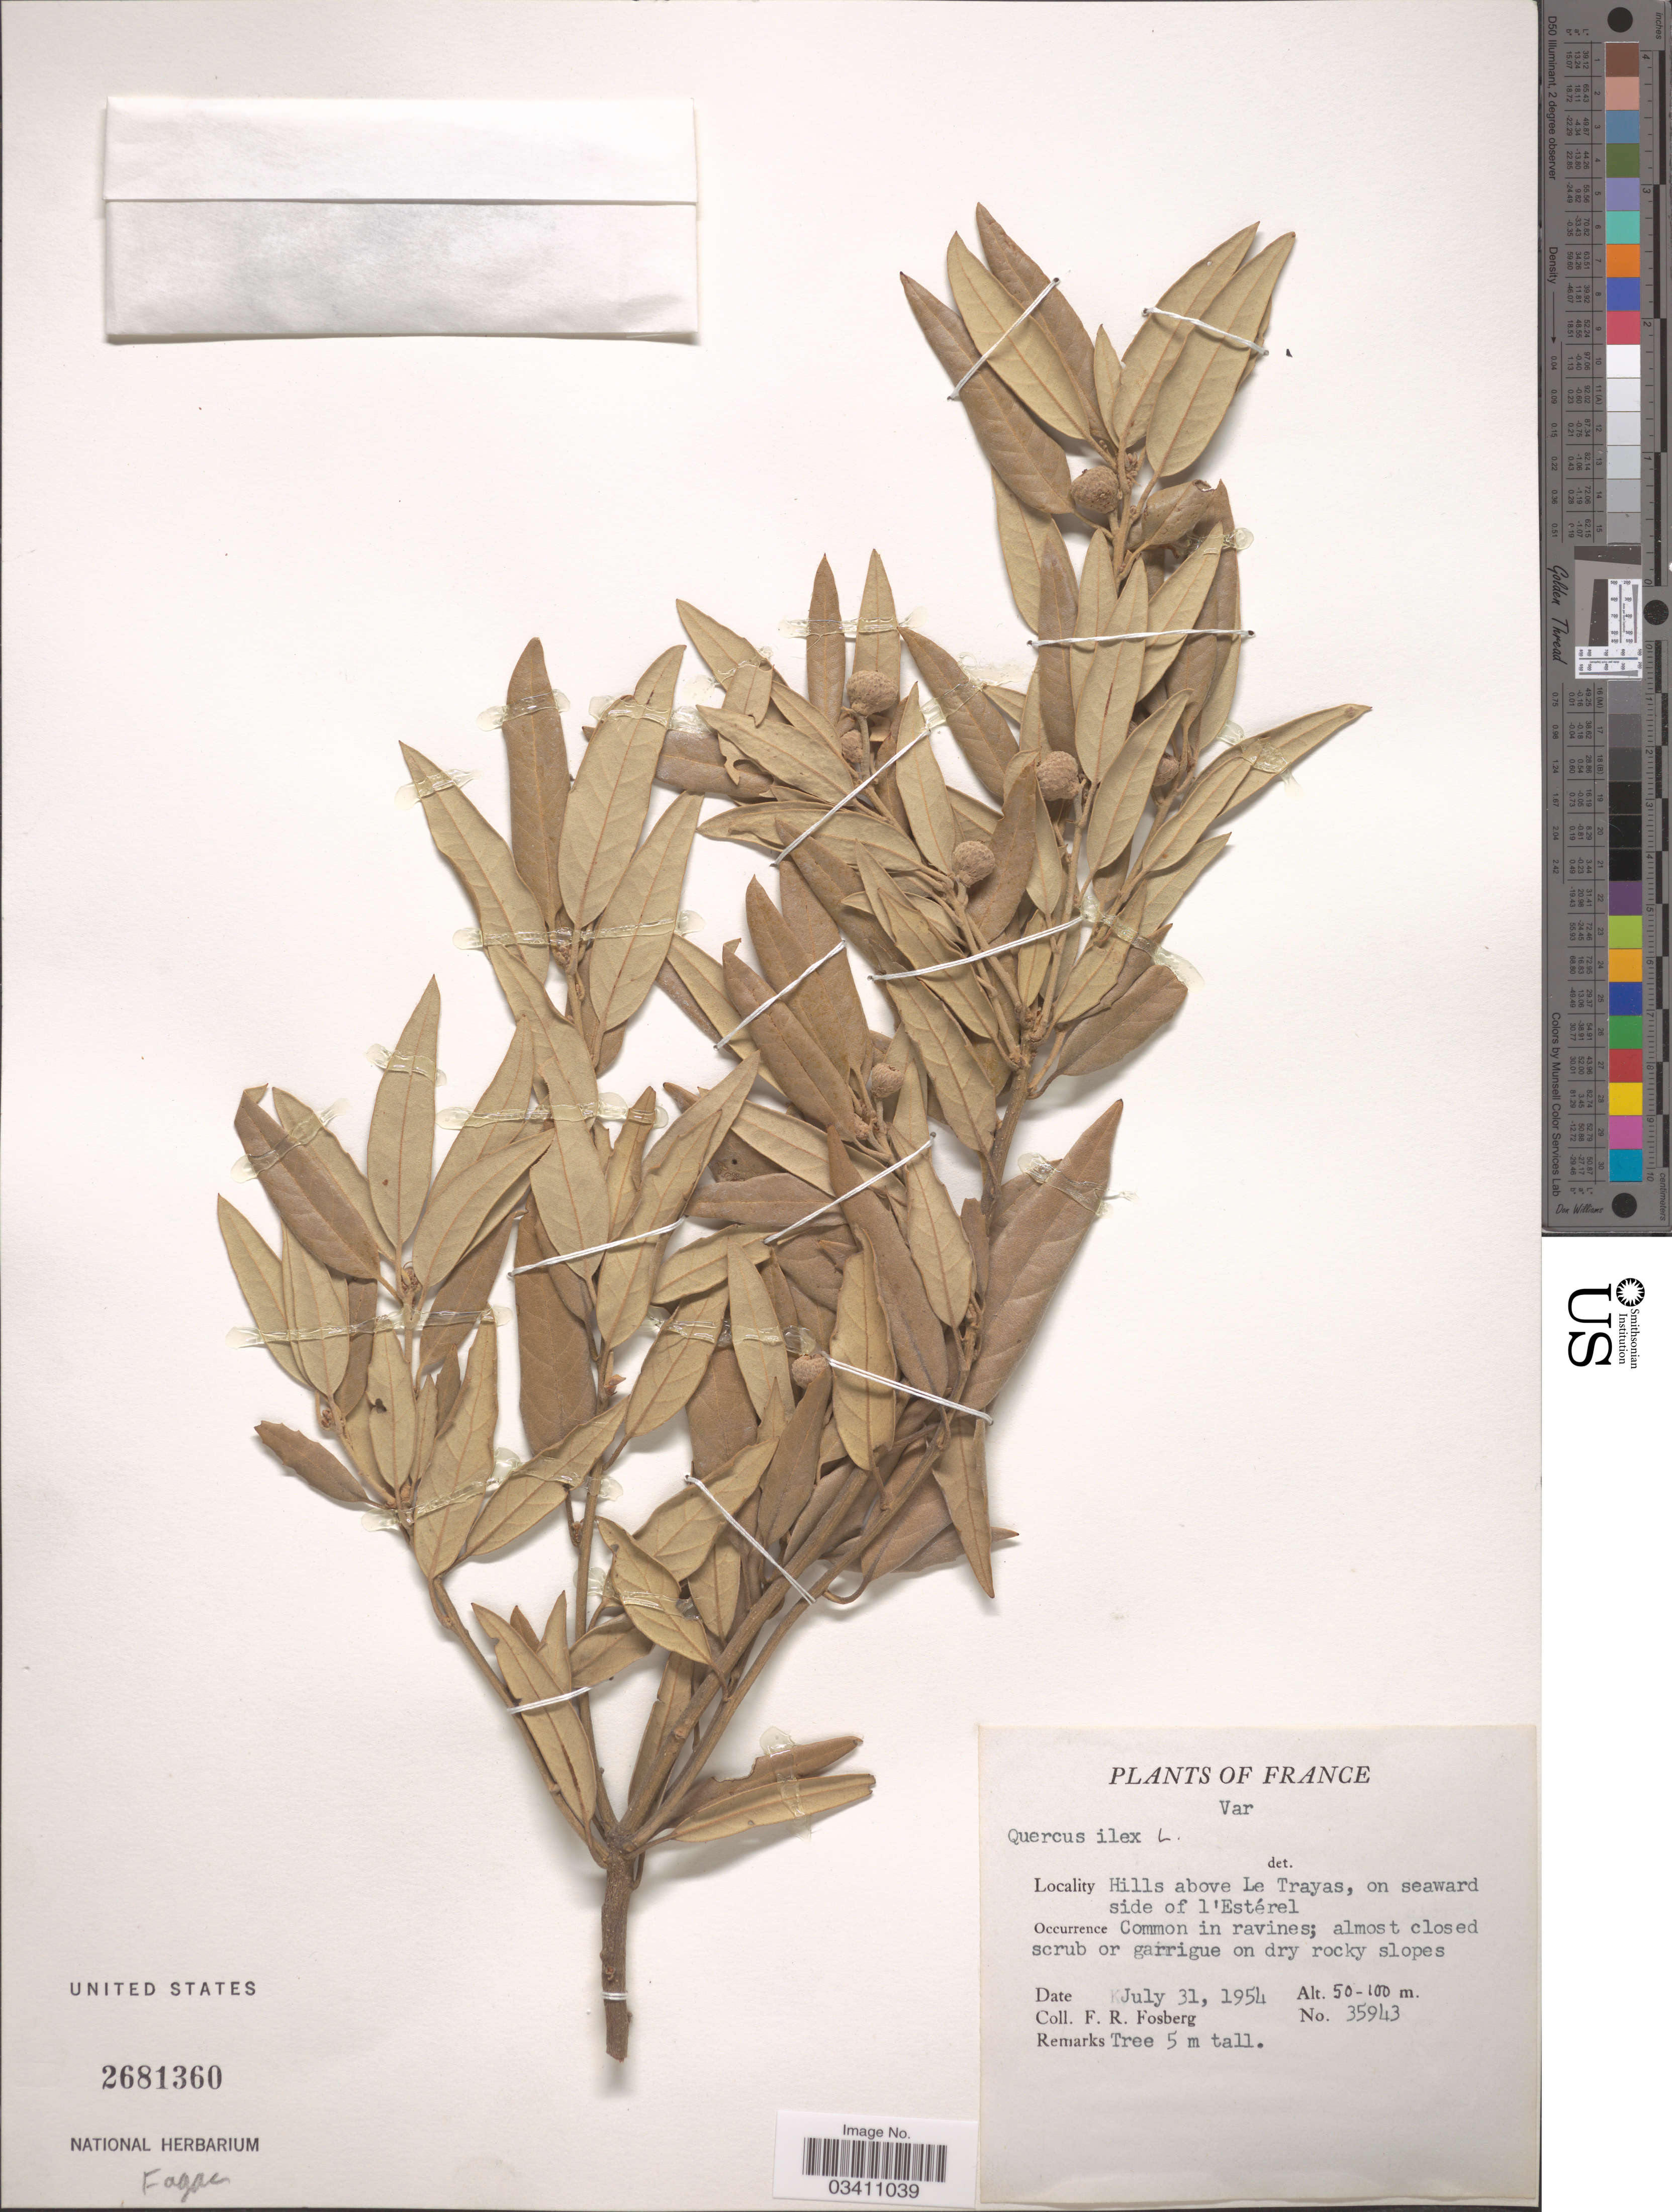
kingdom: Plantae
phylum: Tracheophyta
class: Magnoliopsida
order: Fagales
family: Fagaceae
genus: Quercus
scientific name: Quercus ilex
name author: Lour.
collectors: F. R. Fosberg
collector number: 35943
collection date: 1954-07-31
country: France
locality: Var. Hills above Le Trayas, on seaward side of l'Estérel.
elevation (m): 50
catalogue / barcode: US 2681360